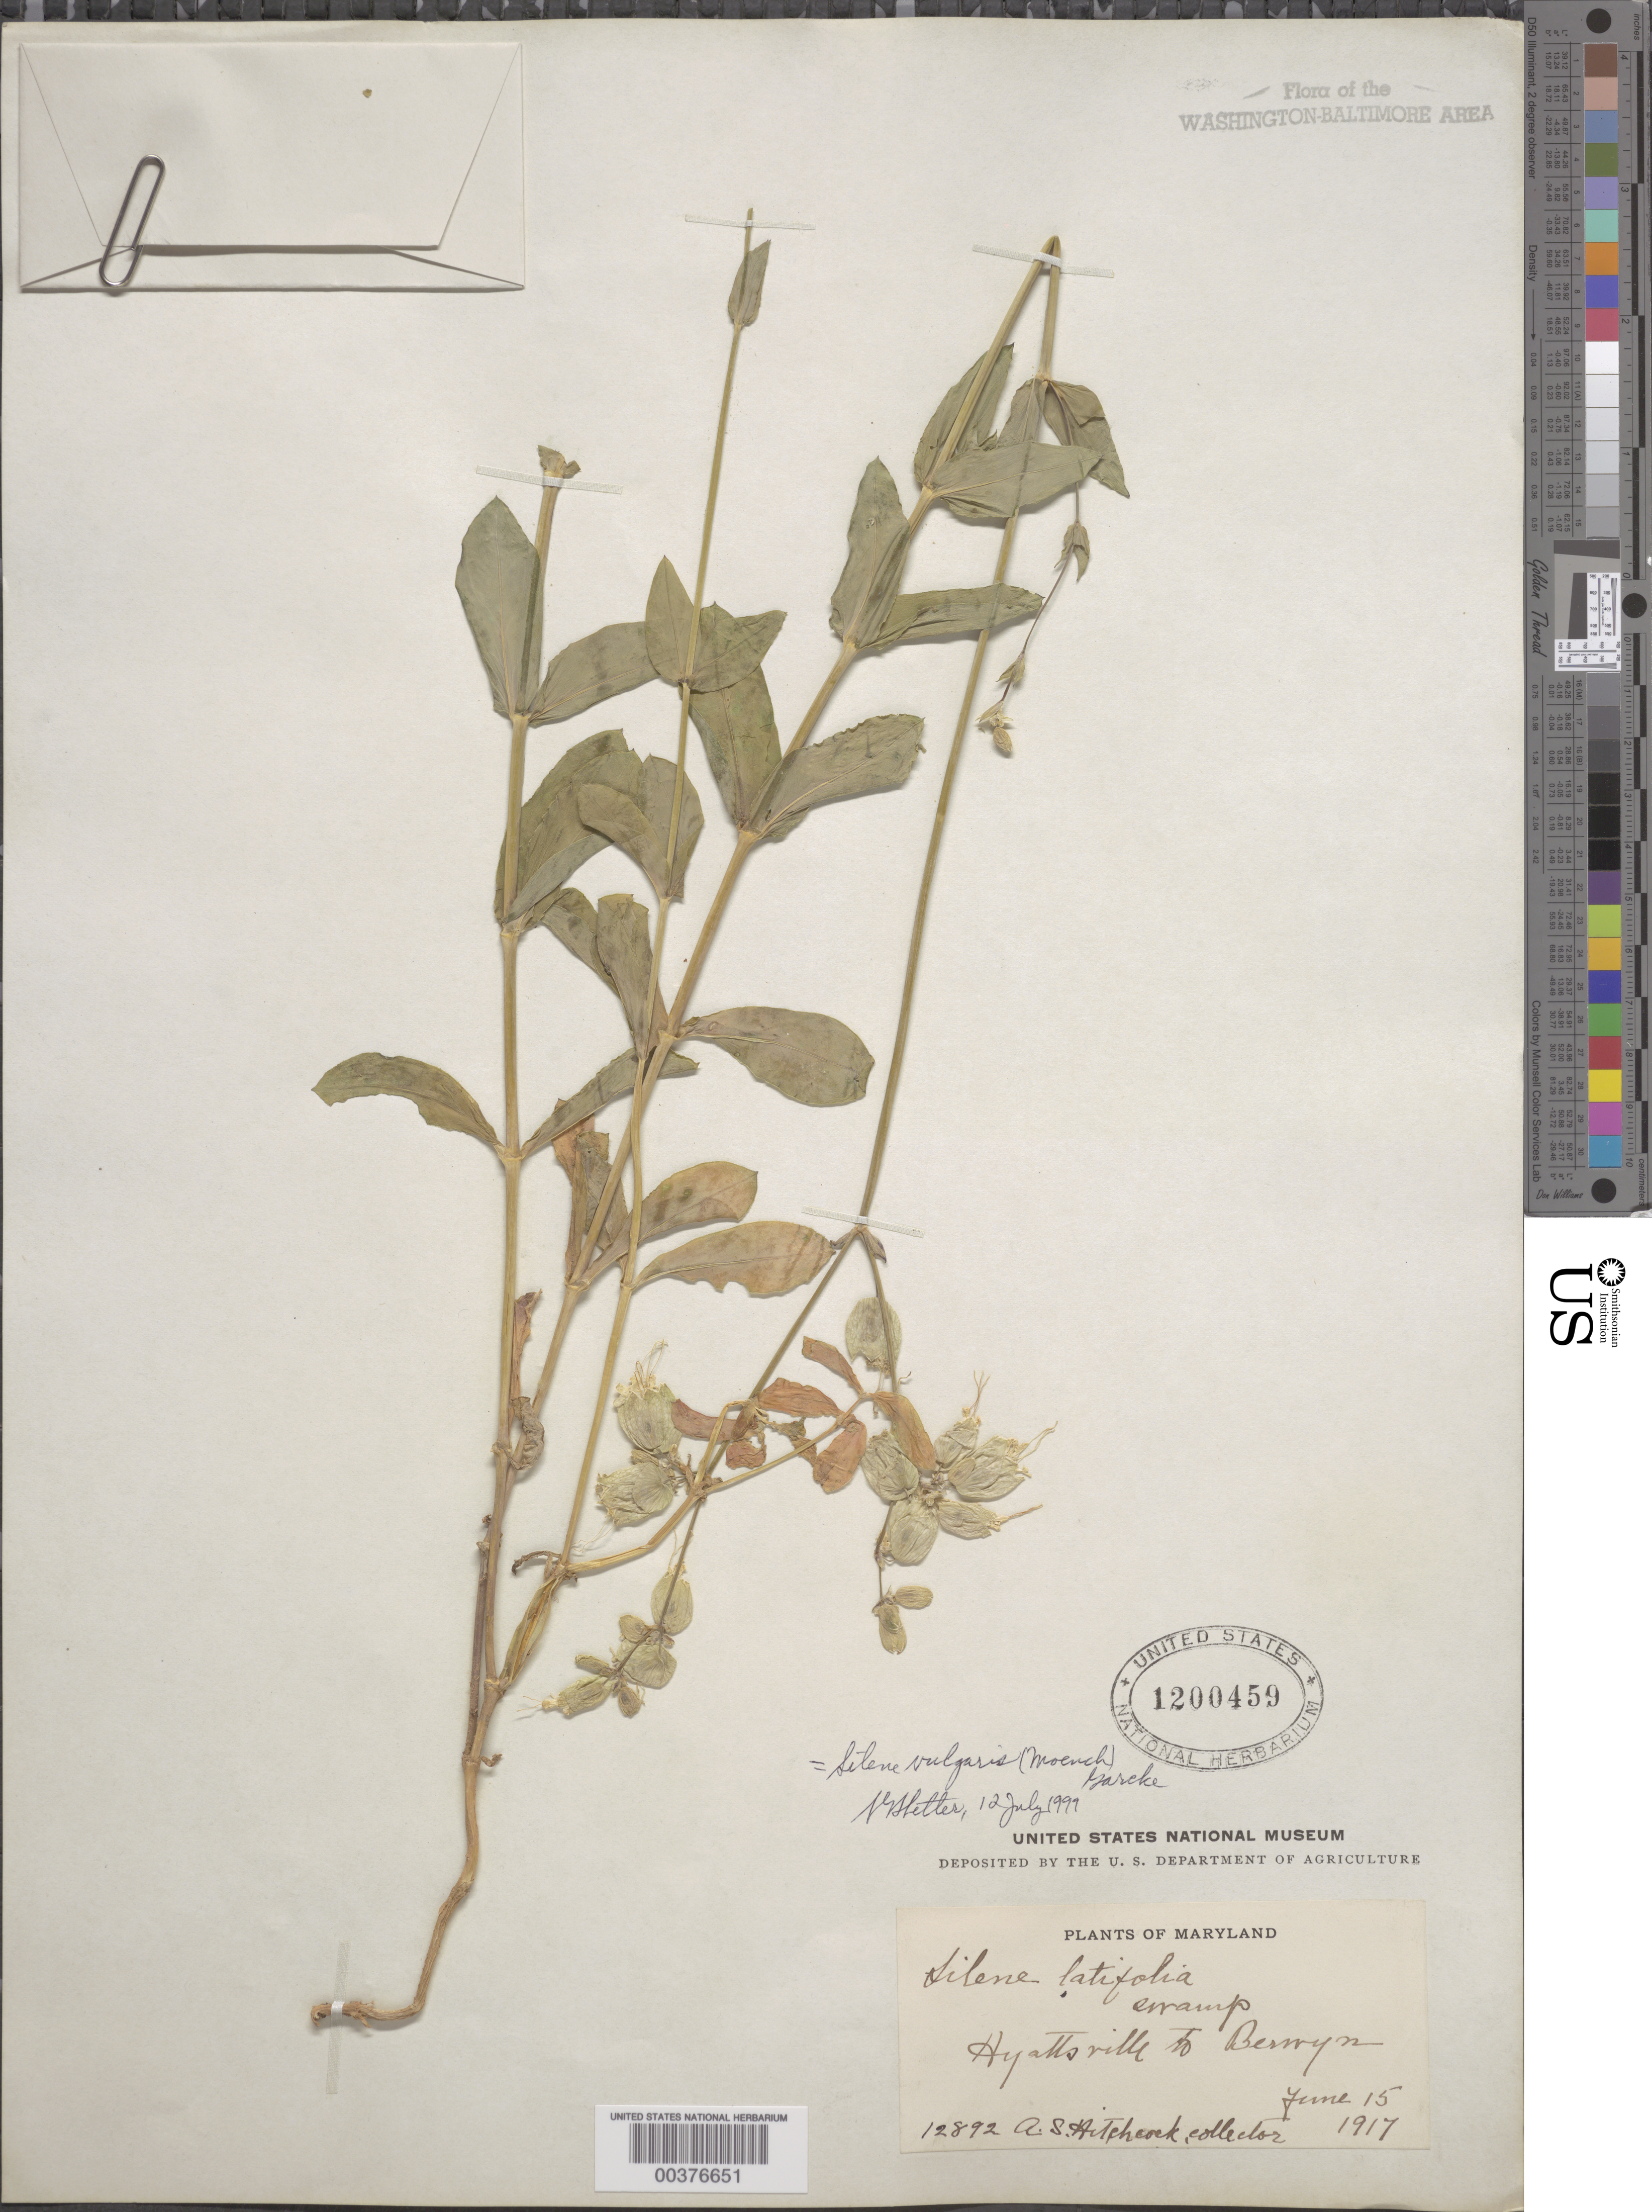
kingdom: Plantae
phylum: Tracheophyta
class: Magnoliopsida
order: Caryophyllales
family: Caryophyllaceae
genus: Silene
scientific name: Silene vulgaris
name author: (Moench) Garcke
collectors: A. S. Hitchcock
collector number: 12892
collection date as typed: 15 Jun 1917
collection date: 1917-06-15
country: United States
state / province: Maryland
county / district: Prince George's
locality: Hyattsville to Berwyn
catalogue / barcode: US 1200459